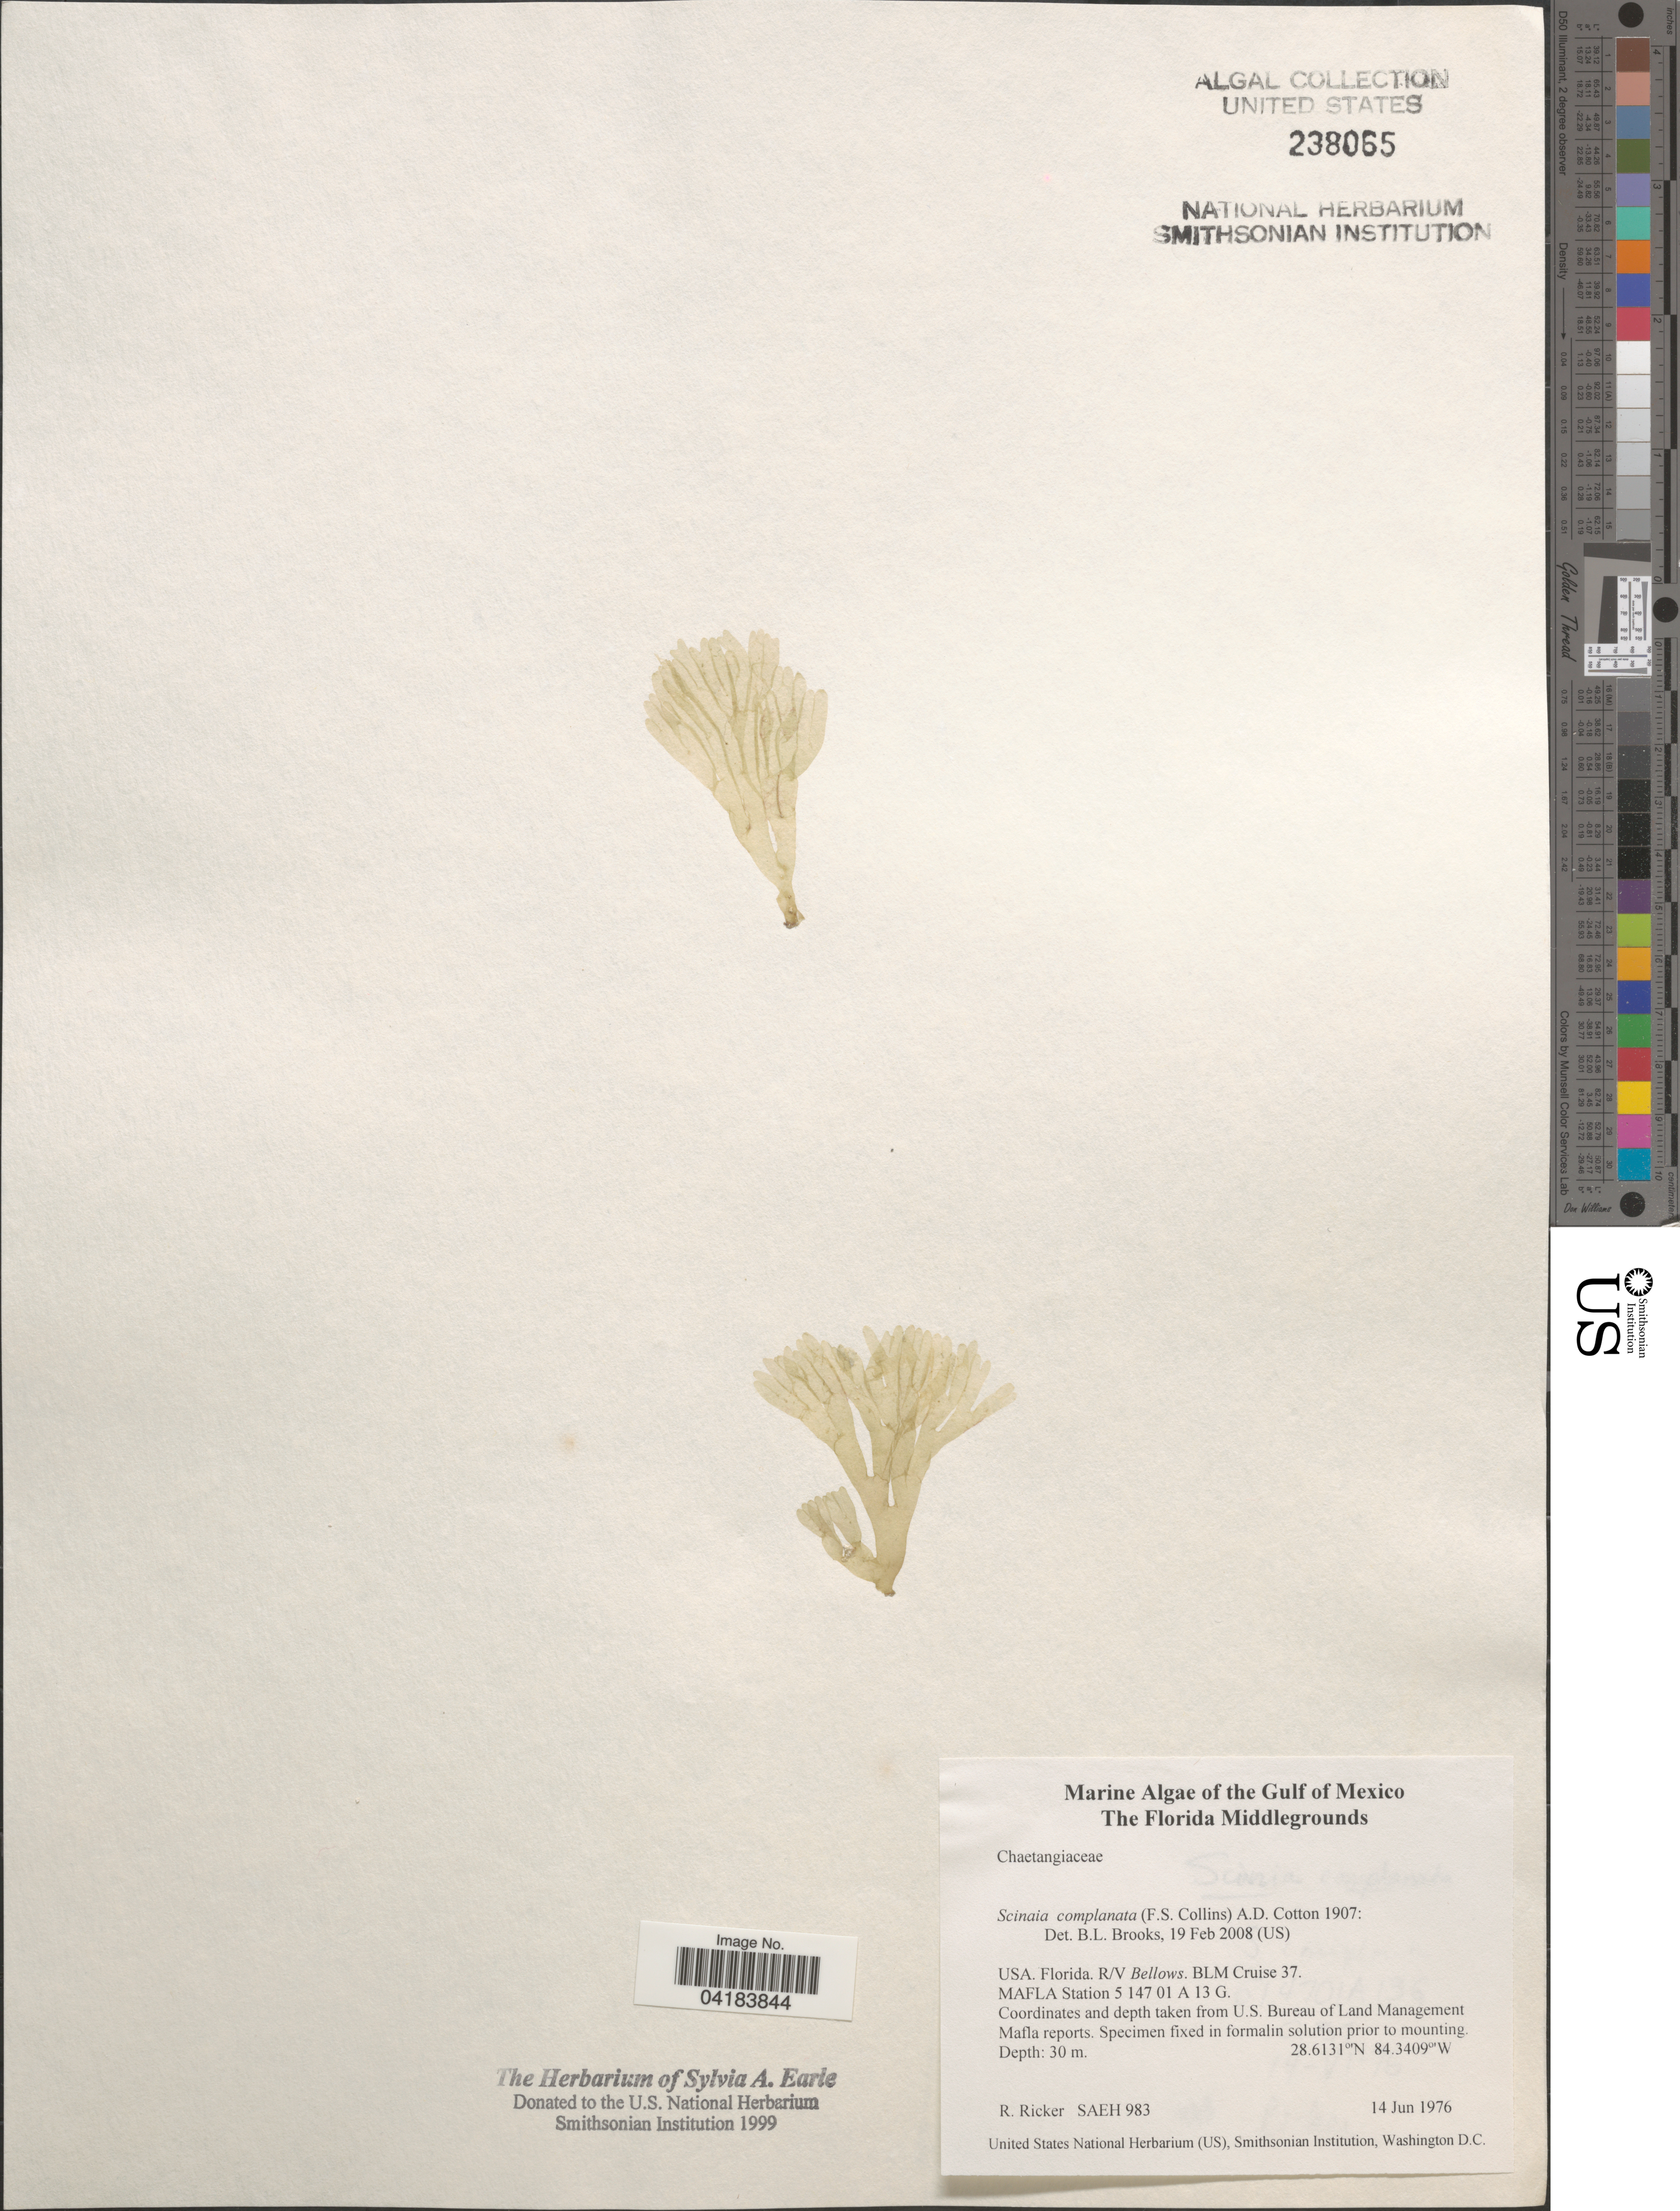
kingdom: Plantae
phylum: Rhodophyta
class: Florideophyceae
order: Nemaliales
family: Scinaiaceae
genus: Scinaia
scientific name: Scinaia complanata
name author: (Collins in Collins et al.) Cotton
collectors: R. Ricker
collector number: SAEH983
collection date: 1976-06-14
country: United States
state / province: Florida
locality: Gulf of Mexico. The Florida Middlegrounds. R/V Bellows. BLM Cruise 37. MAFLA Station 5 147 01 A 13 G.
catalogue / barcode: US 238065